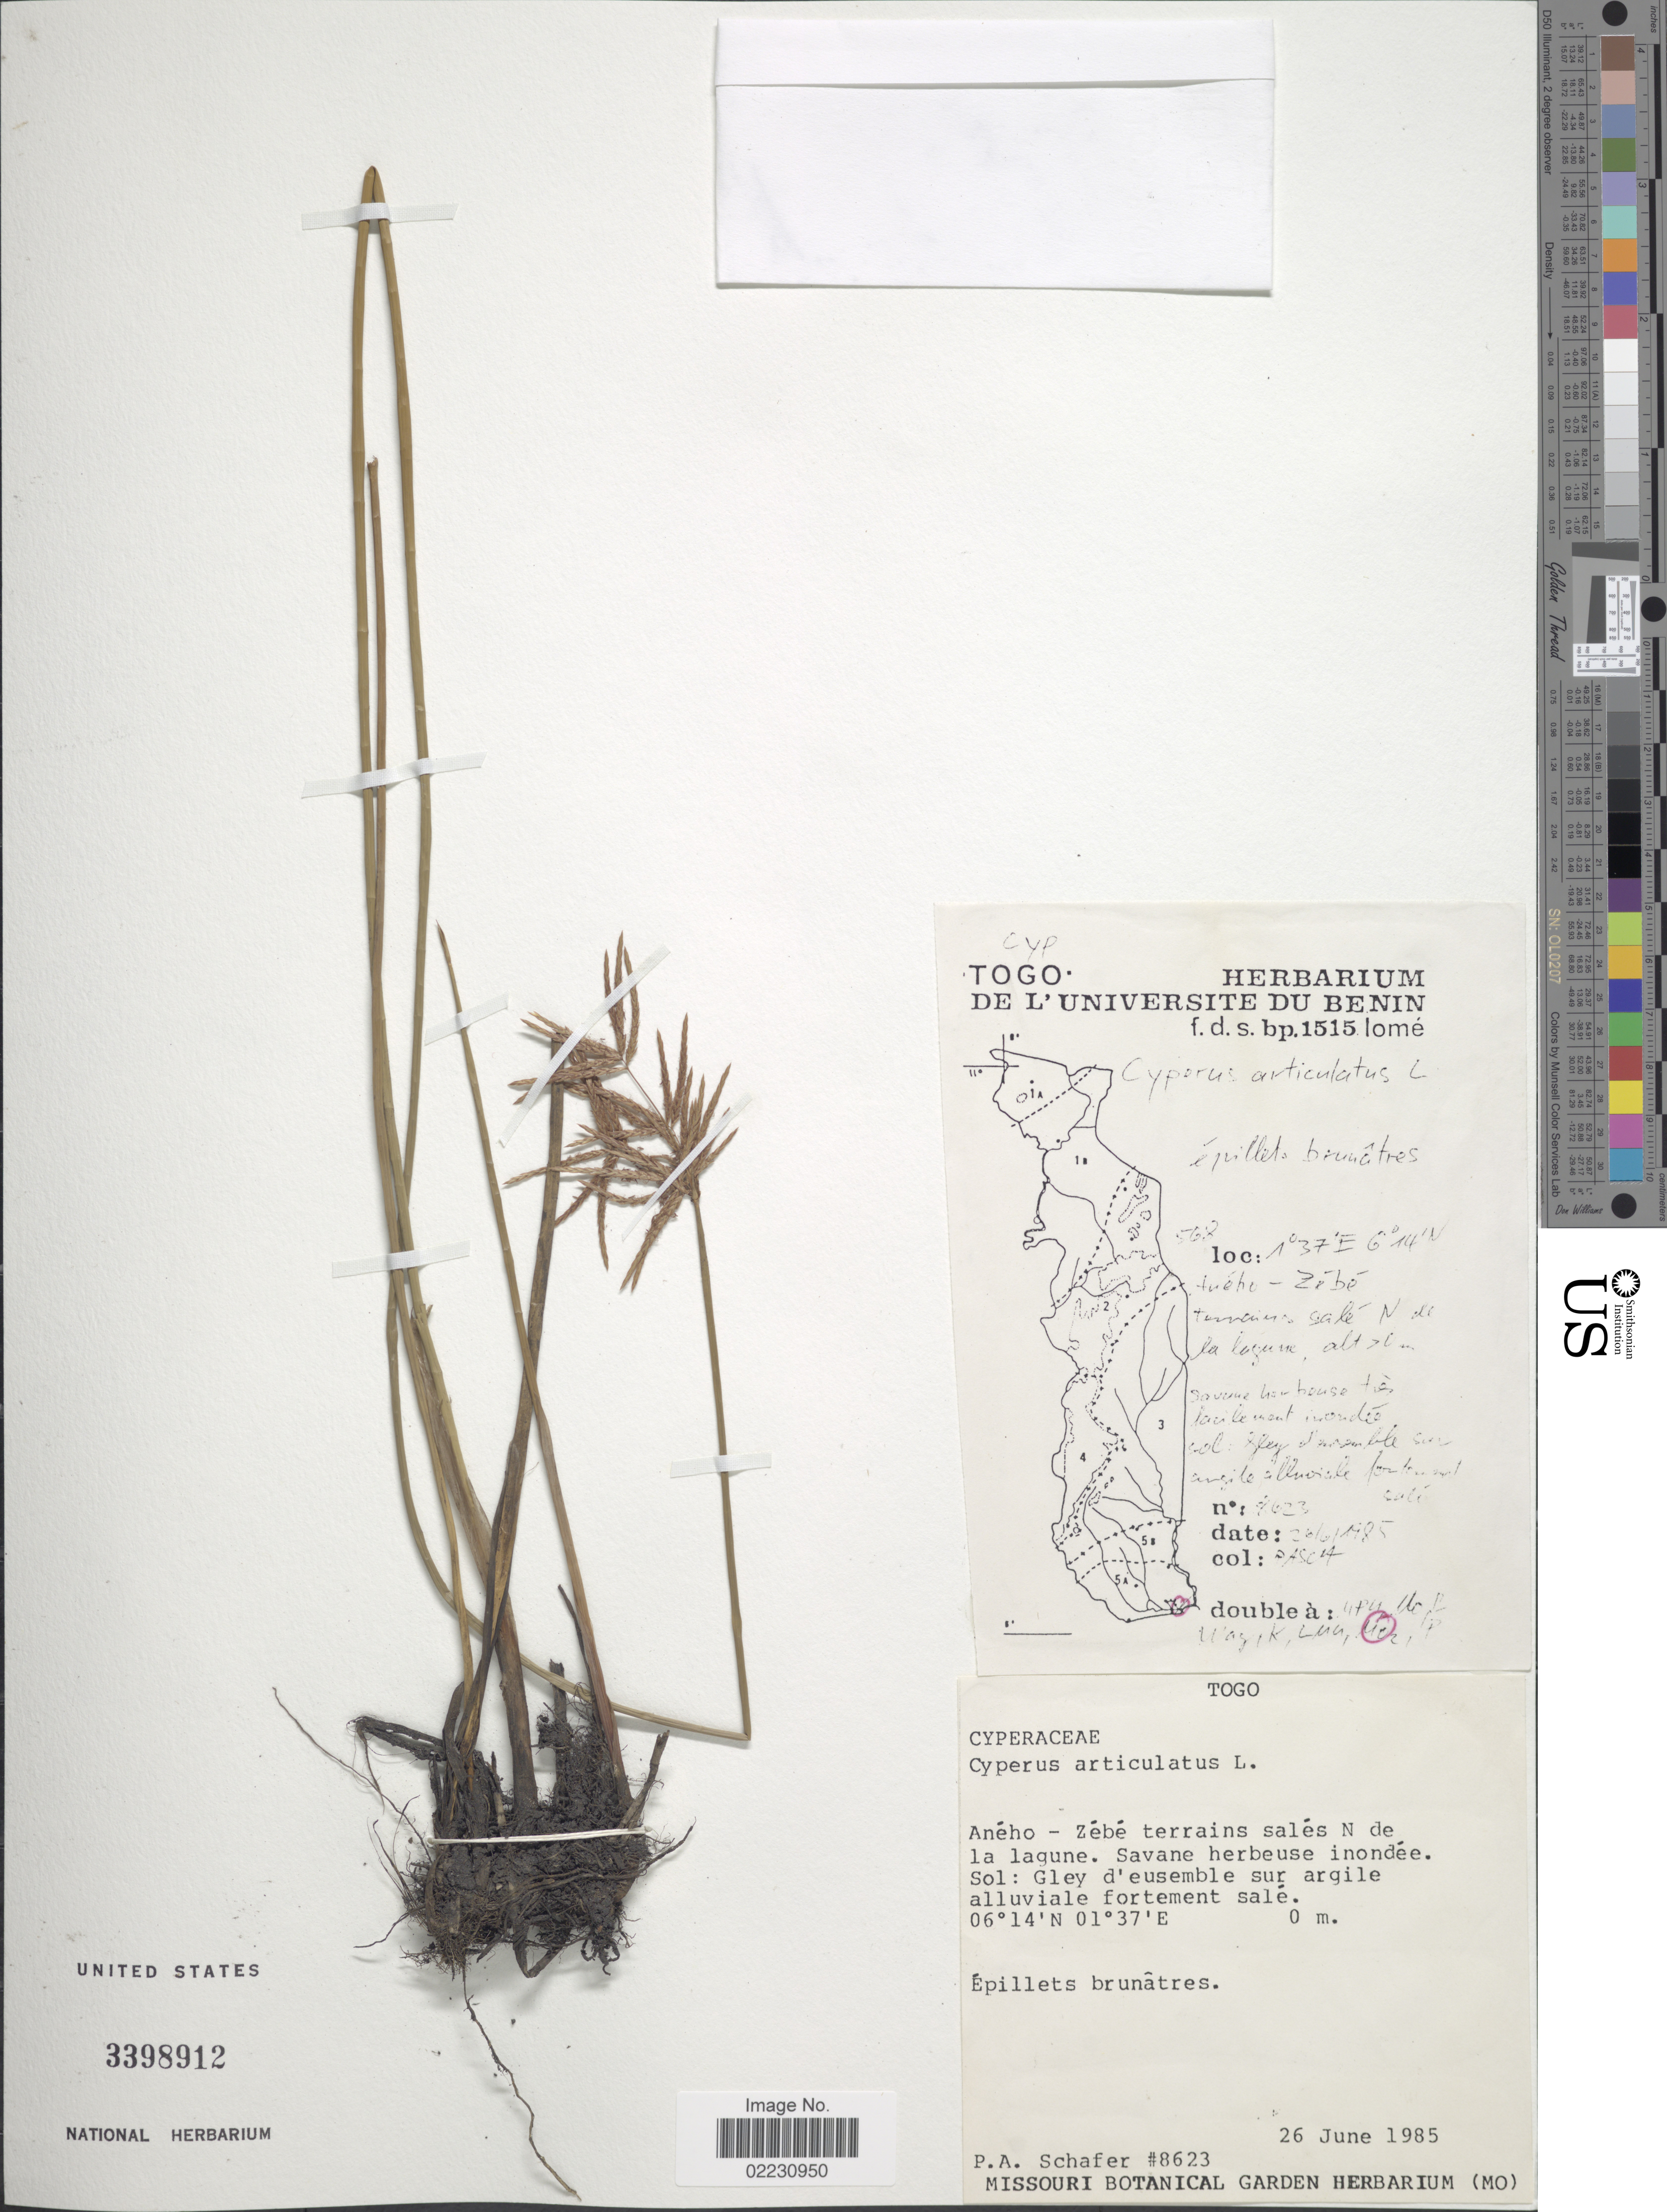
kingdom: Plantae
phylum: Tracheophyta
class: Liliopsida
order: Poales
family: Cyperaceae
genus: Cyperus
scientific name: Cyperus articulatus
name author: L.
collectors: P. Schafer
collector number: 8623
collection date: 1985-06-26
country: Togo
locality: Aneho-zebe terrains sales N de la lagune. Sol: Gley d'eusemble sur argile alluviale fortement sale.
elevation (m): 0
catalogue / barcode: US 3398912